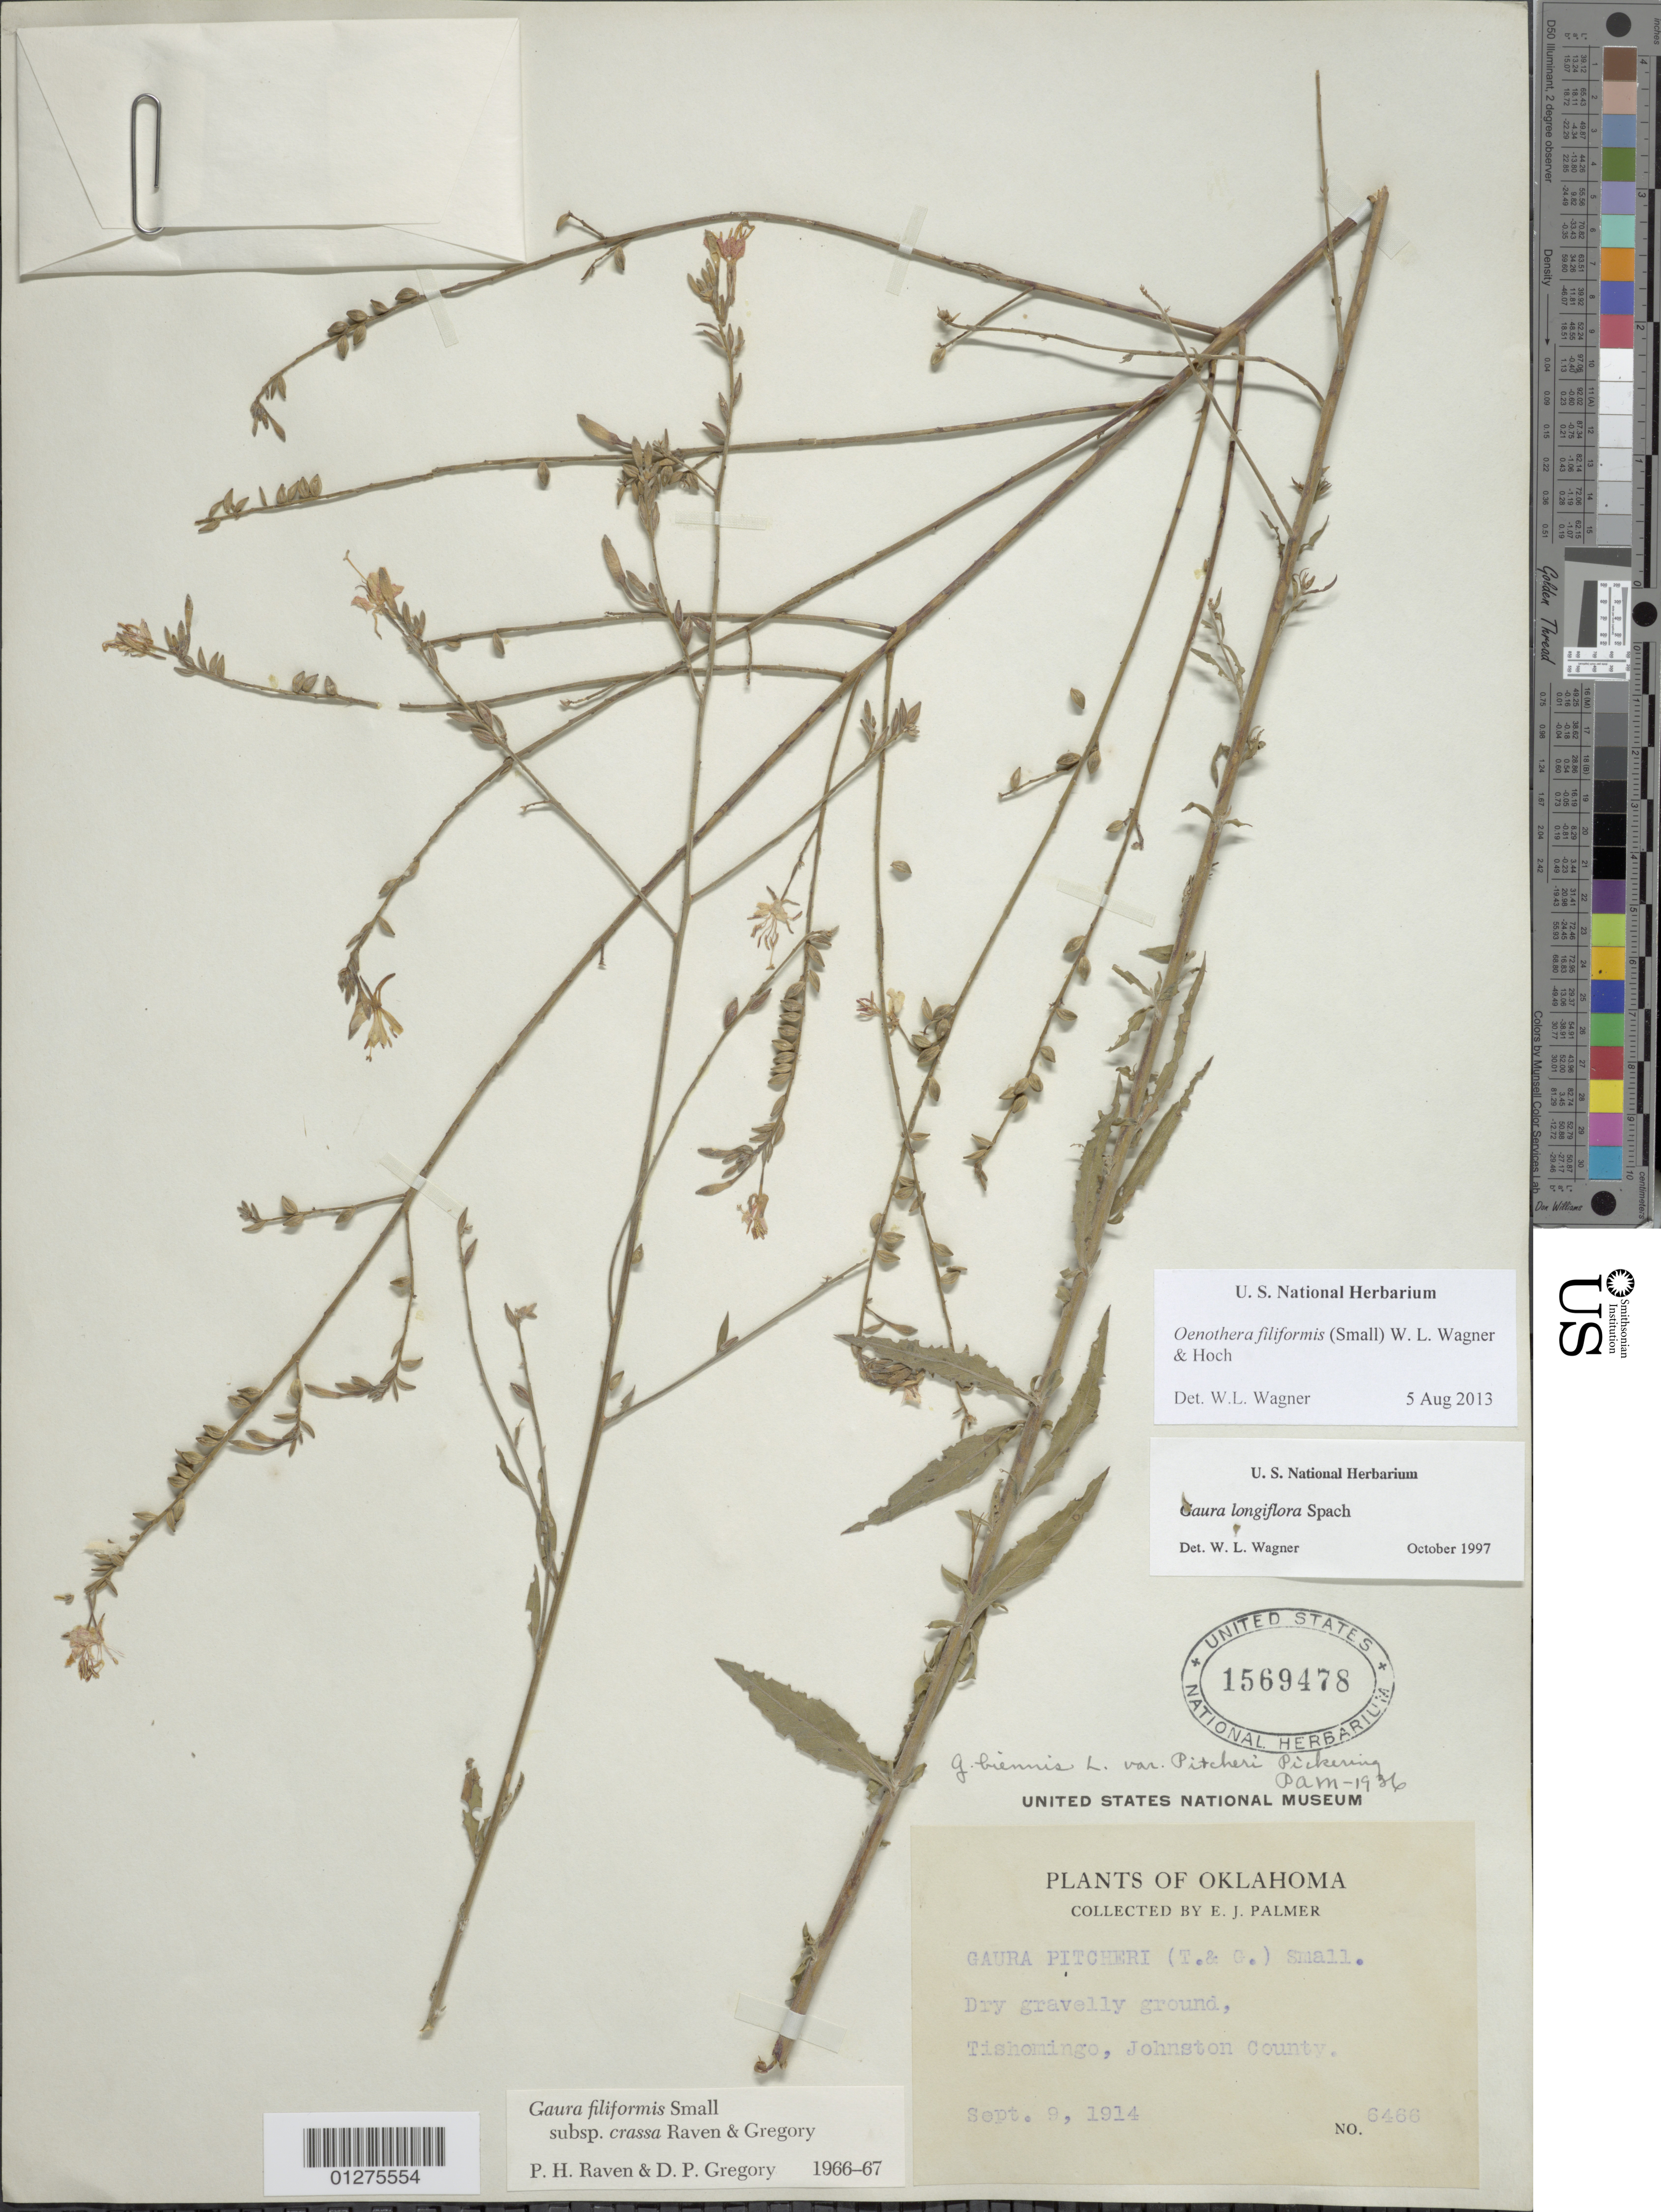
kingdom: Plantae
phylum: Tracheophyta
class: Magnoliopsida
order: Myrtales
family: Onagraceae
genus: Oenothera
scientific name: Oenothera filiformis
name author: (Small) W.L. Wagner & Hoch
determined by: Wagner, W. L., (BOT), Smithsonian Institution - National Museum of Natural History (UNITED STATES)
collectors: E. J. Palmer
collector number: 6466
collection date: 1914-09-09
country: United States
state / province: Oklahoma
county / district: Johnston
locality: Tishomingo.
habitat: Dry gravelly ground.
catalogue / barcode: US 1569478